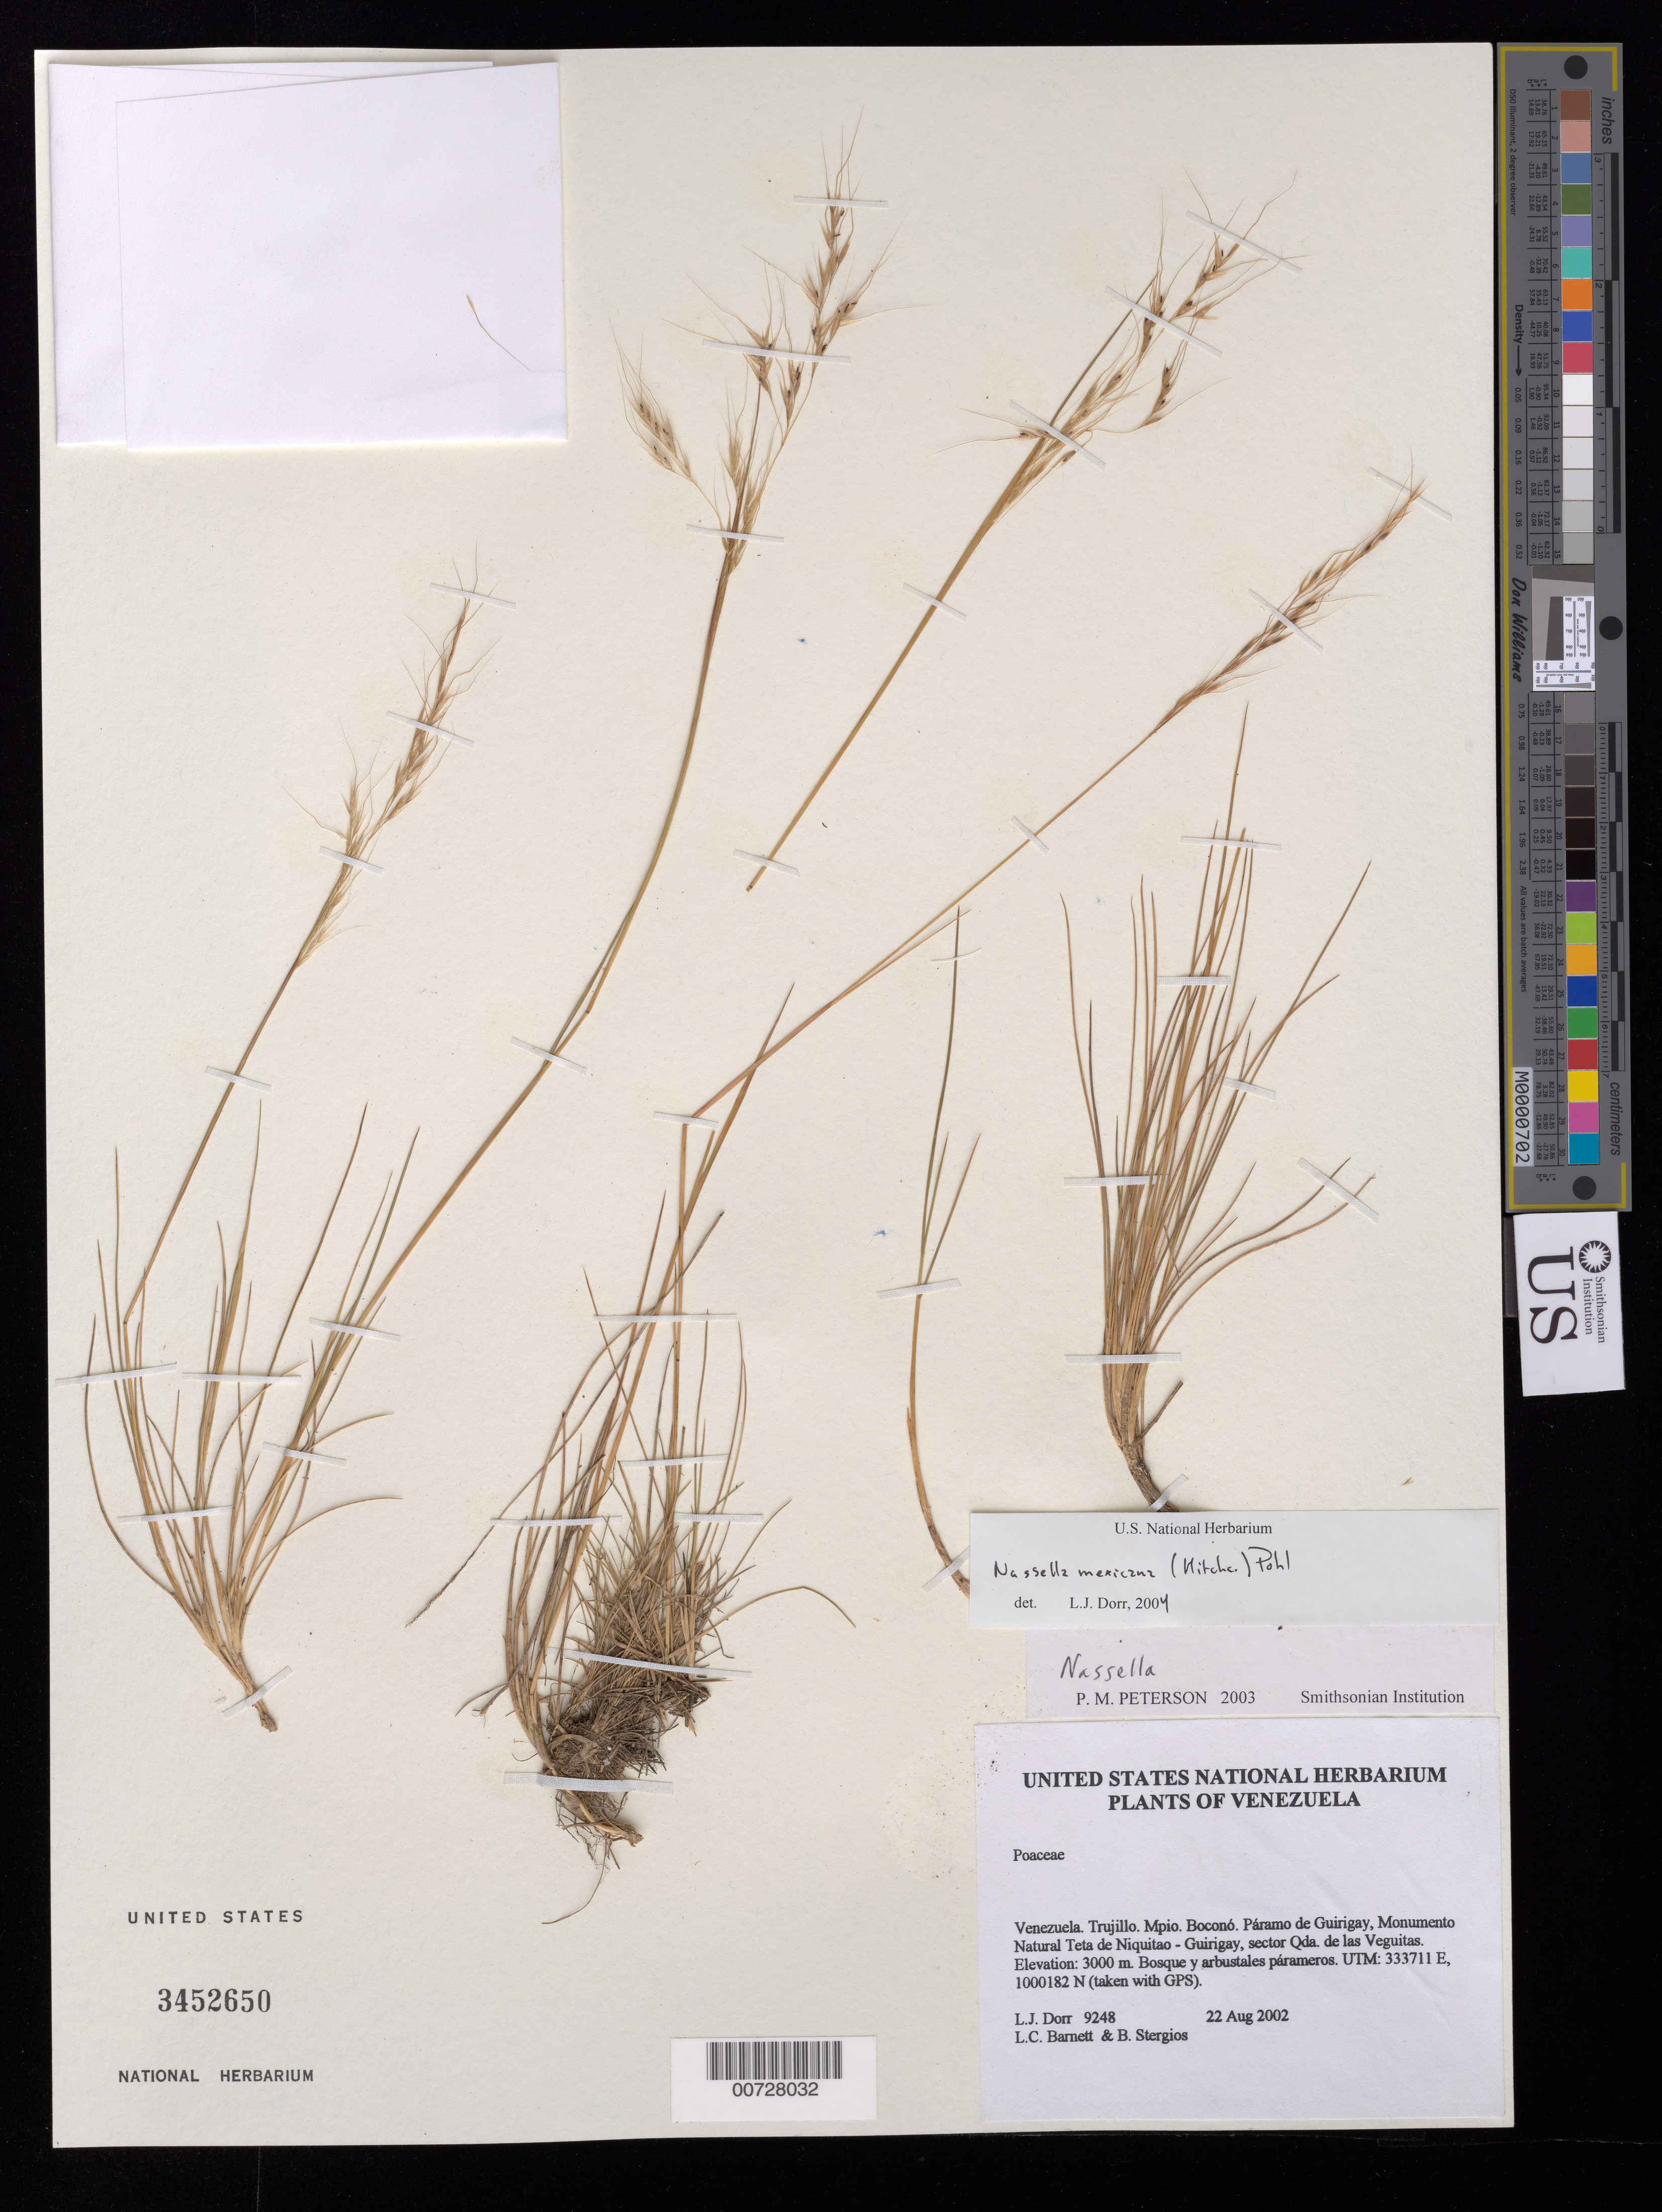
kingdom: Plantae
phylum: Tracheophyta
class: Liliopsida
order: Poales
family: Poaceae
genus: Nassella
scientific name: Nassella mexicana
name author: (Hitchc.) R.W. Pohl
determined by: Dorr, L. J., (BOT), Smithsonian Institution - National Museum of Natural History (UNITED STATES)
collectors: L. J. Dorr, L. C. Barnett & B. G. Stergios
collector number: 9248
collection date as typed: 22 Aug 2002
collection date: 2002-08-22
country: Venezuela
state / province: Trujillo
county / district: Boconó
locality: Páramo de Guirigay, Monumento Natural Teta de Niquitao - Guirigay, sector Las Veguitas.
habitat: Bosque y arbustales párameros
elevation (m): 3000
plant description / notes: PORT, US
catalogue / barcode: US 3452650